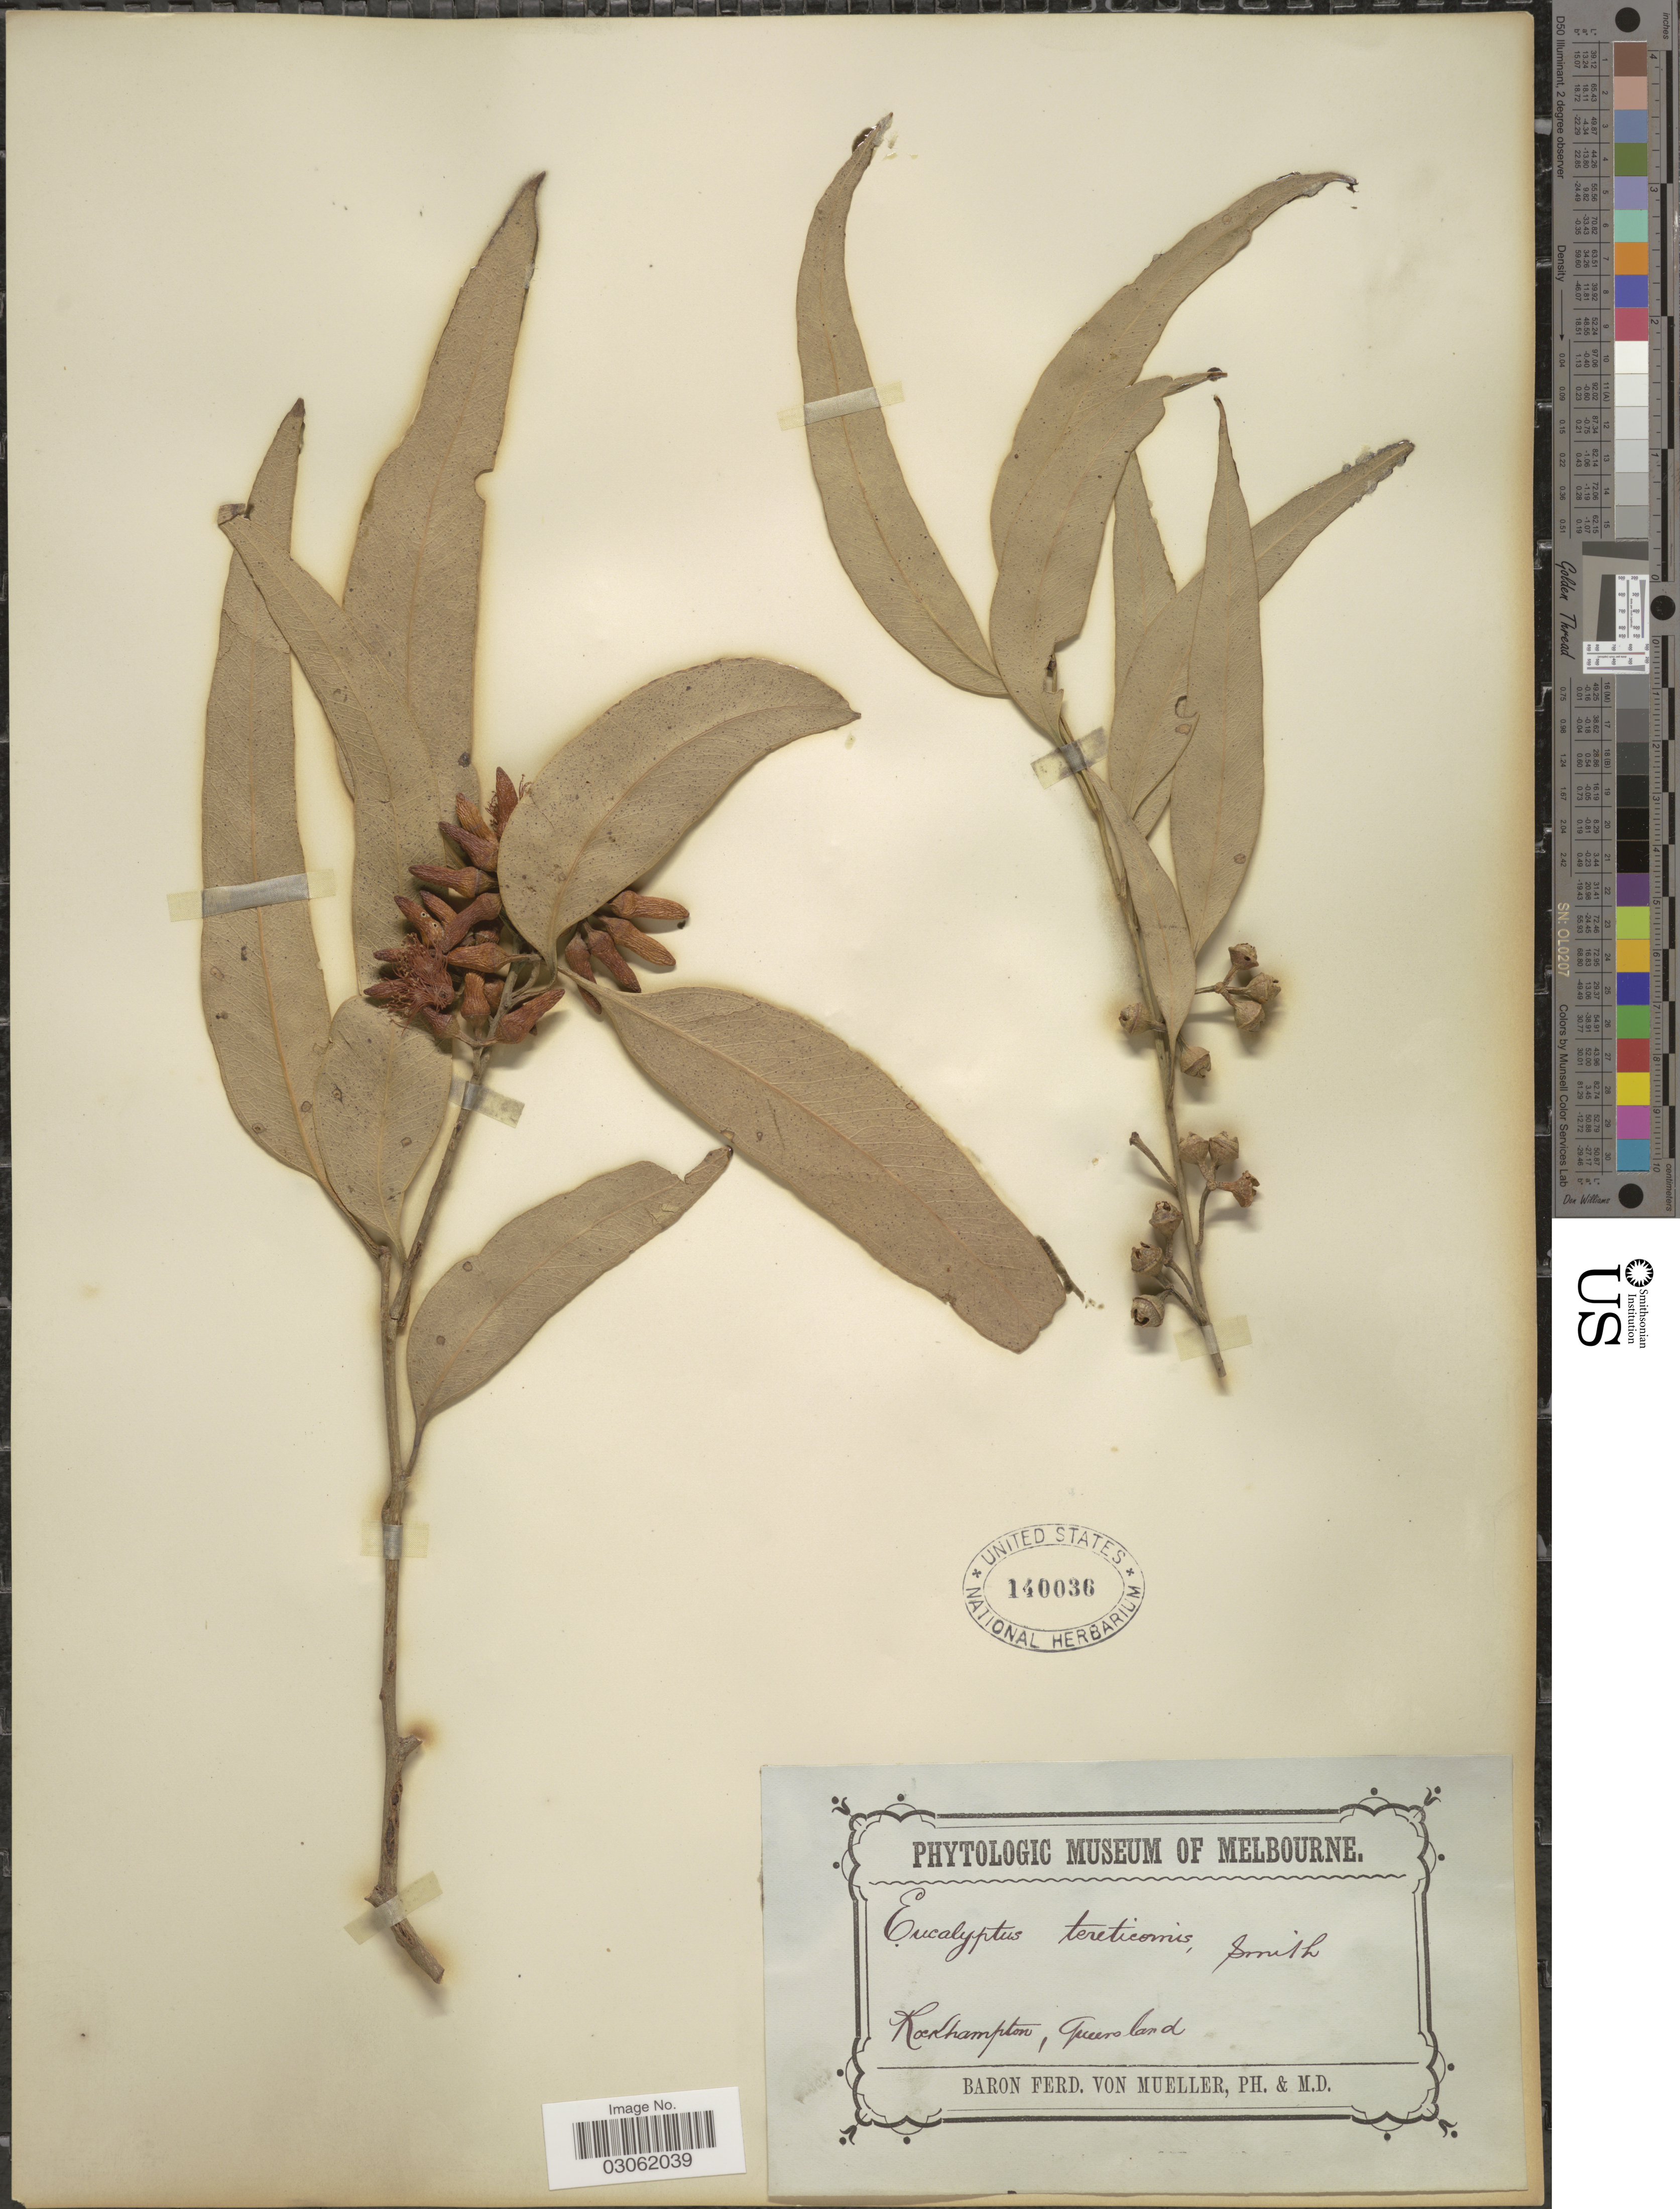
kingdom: Plantae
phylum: Tracheophyta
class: Magnoliopsida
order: Myrtales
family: Myrtaceae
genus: Eucalyptus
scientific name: Eucalyptus tereticornis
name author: Sm.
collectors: F. Mueller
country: Australia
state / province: Queensland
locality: Rockhampton.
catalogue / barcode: US 140036